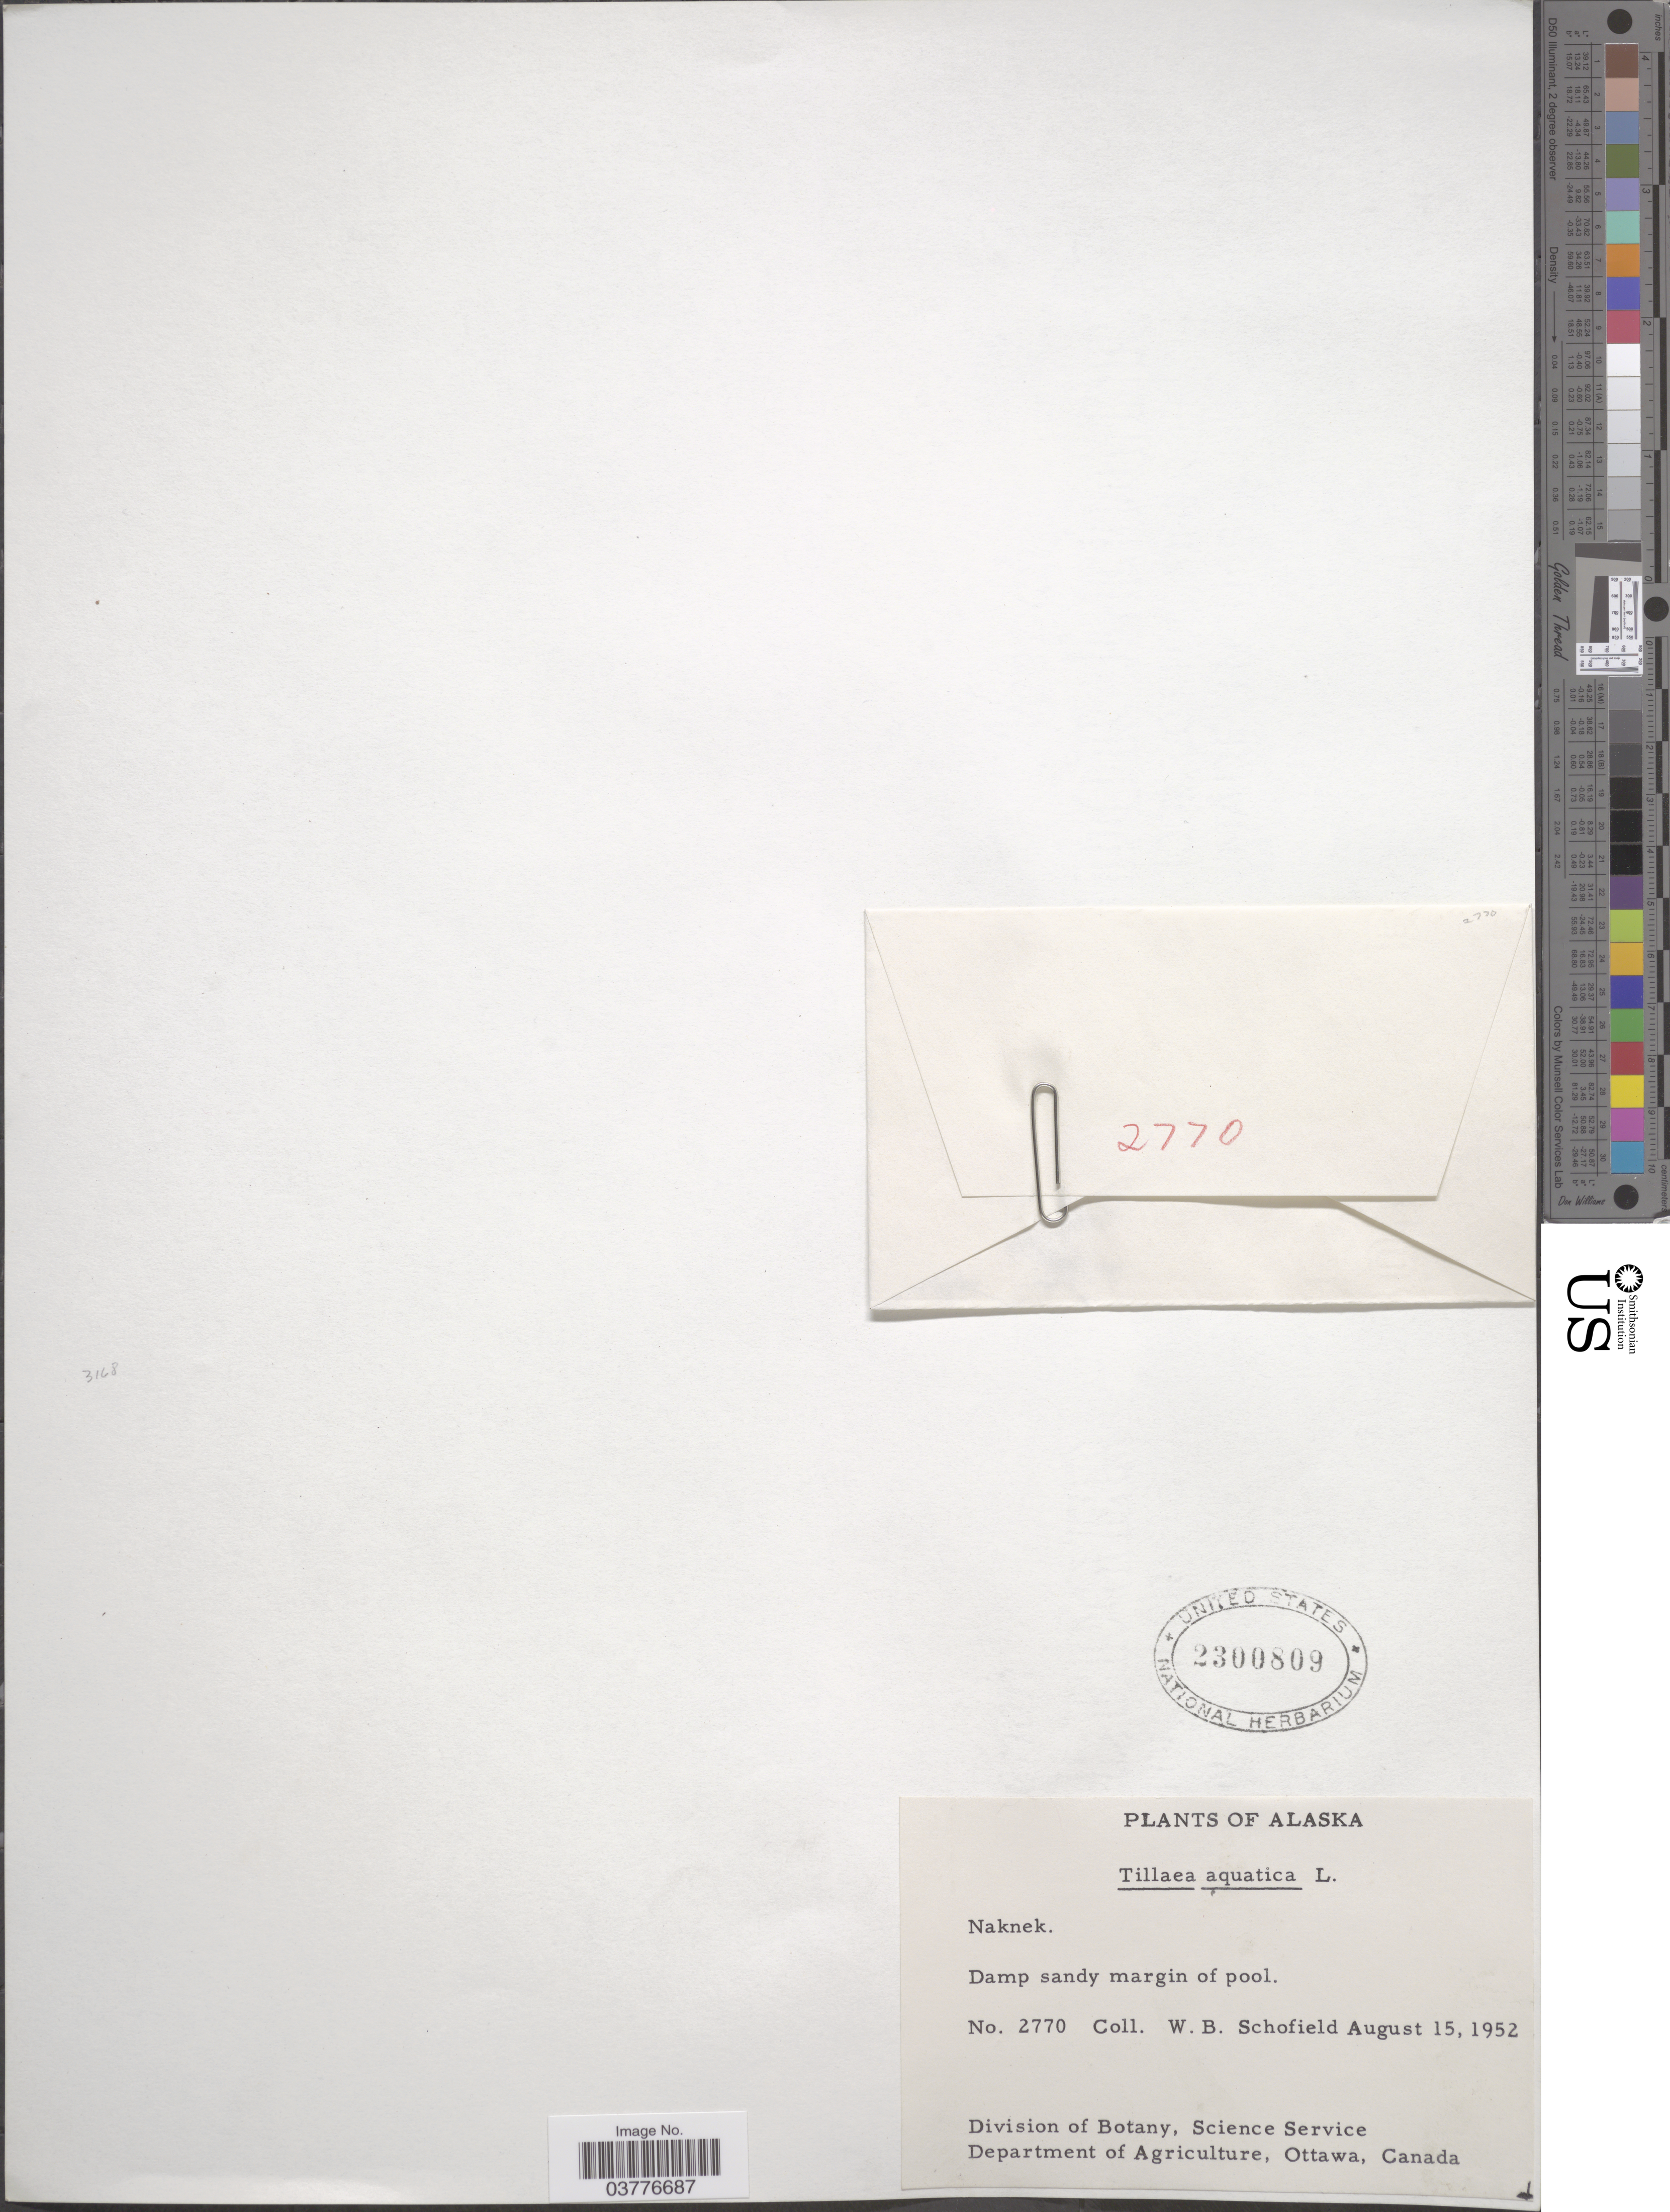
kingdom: Plantae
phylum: Tracheophyta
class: Magnoliopsida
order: Saxifragales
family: Crassulaceae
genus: Crassula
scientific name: Crassula aquatica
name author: (L.) Schönland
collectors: W. Schofield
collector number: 2770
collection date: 1952-08-15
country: United States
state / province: Alaska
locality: Naknek.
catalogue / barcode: US 2300809